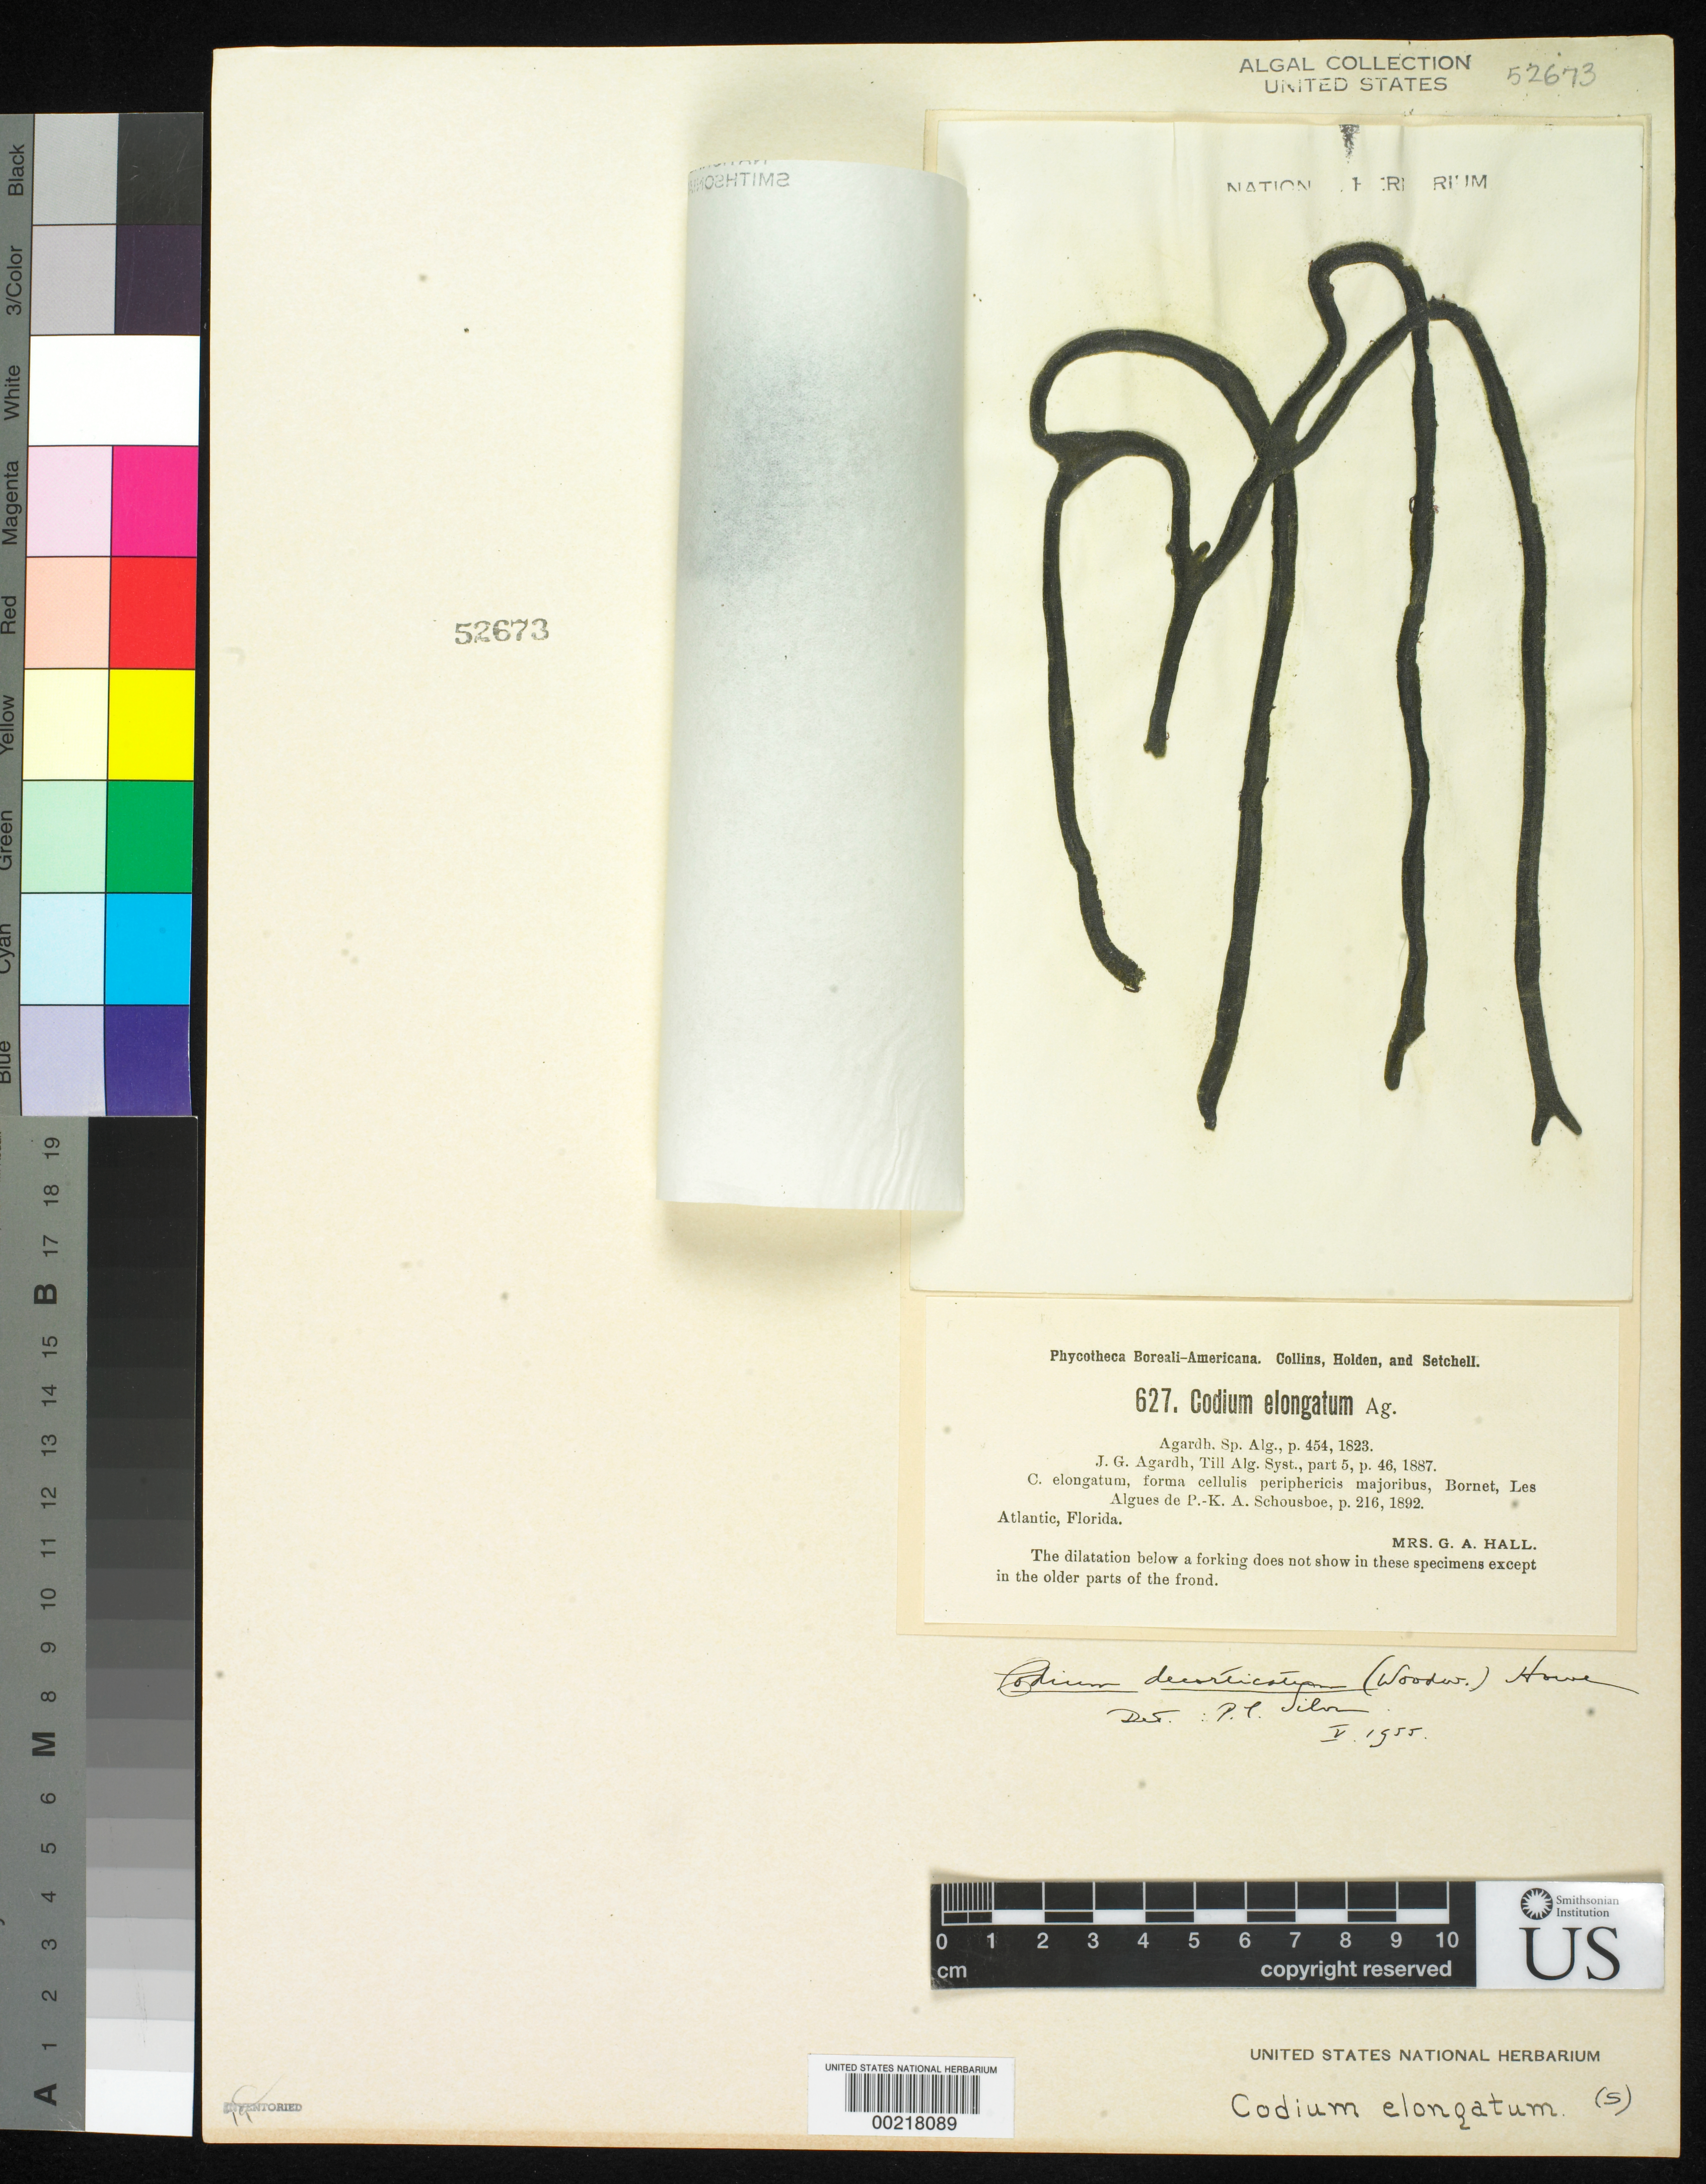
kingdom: Plantae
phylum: Chlorophyta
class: Ulvophyceae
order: Bryopsidales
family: Codiaceae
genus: Codium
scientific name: Codium decorticatum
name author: (Woodw.) M. Howe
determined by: Silva, P. C.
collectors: Mrs. Hall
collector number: PB-A 627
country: United States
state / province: Florida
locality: Atlantic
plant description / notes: Collins, Holden & Setchell, Phycotheca Boreali-Americana, as Codium elongatum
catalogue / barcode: US 52673